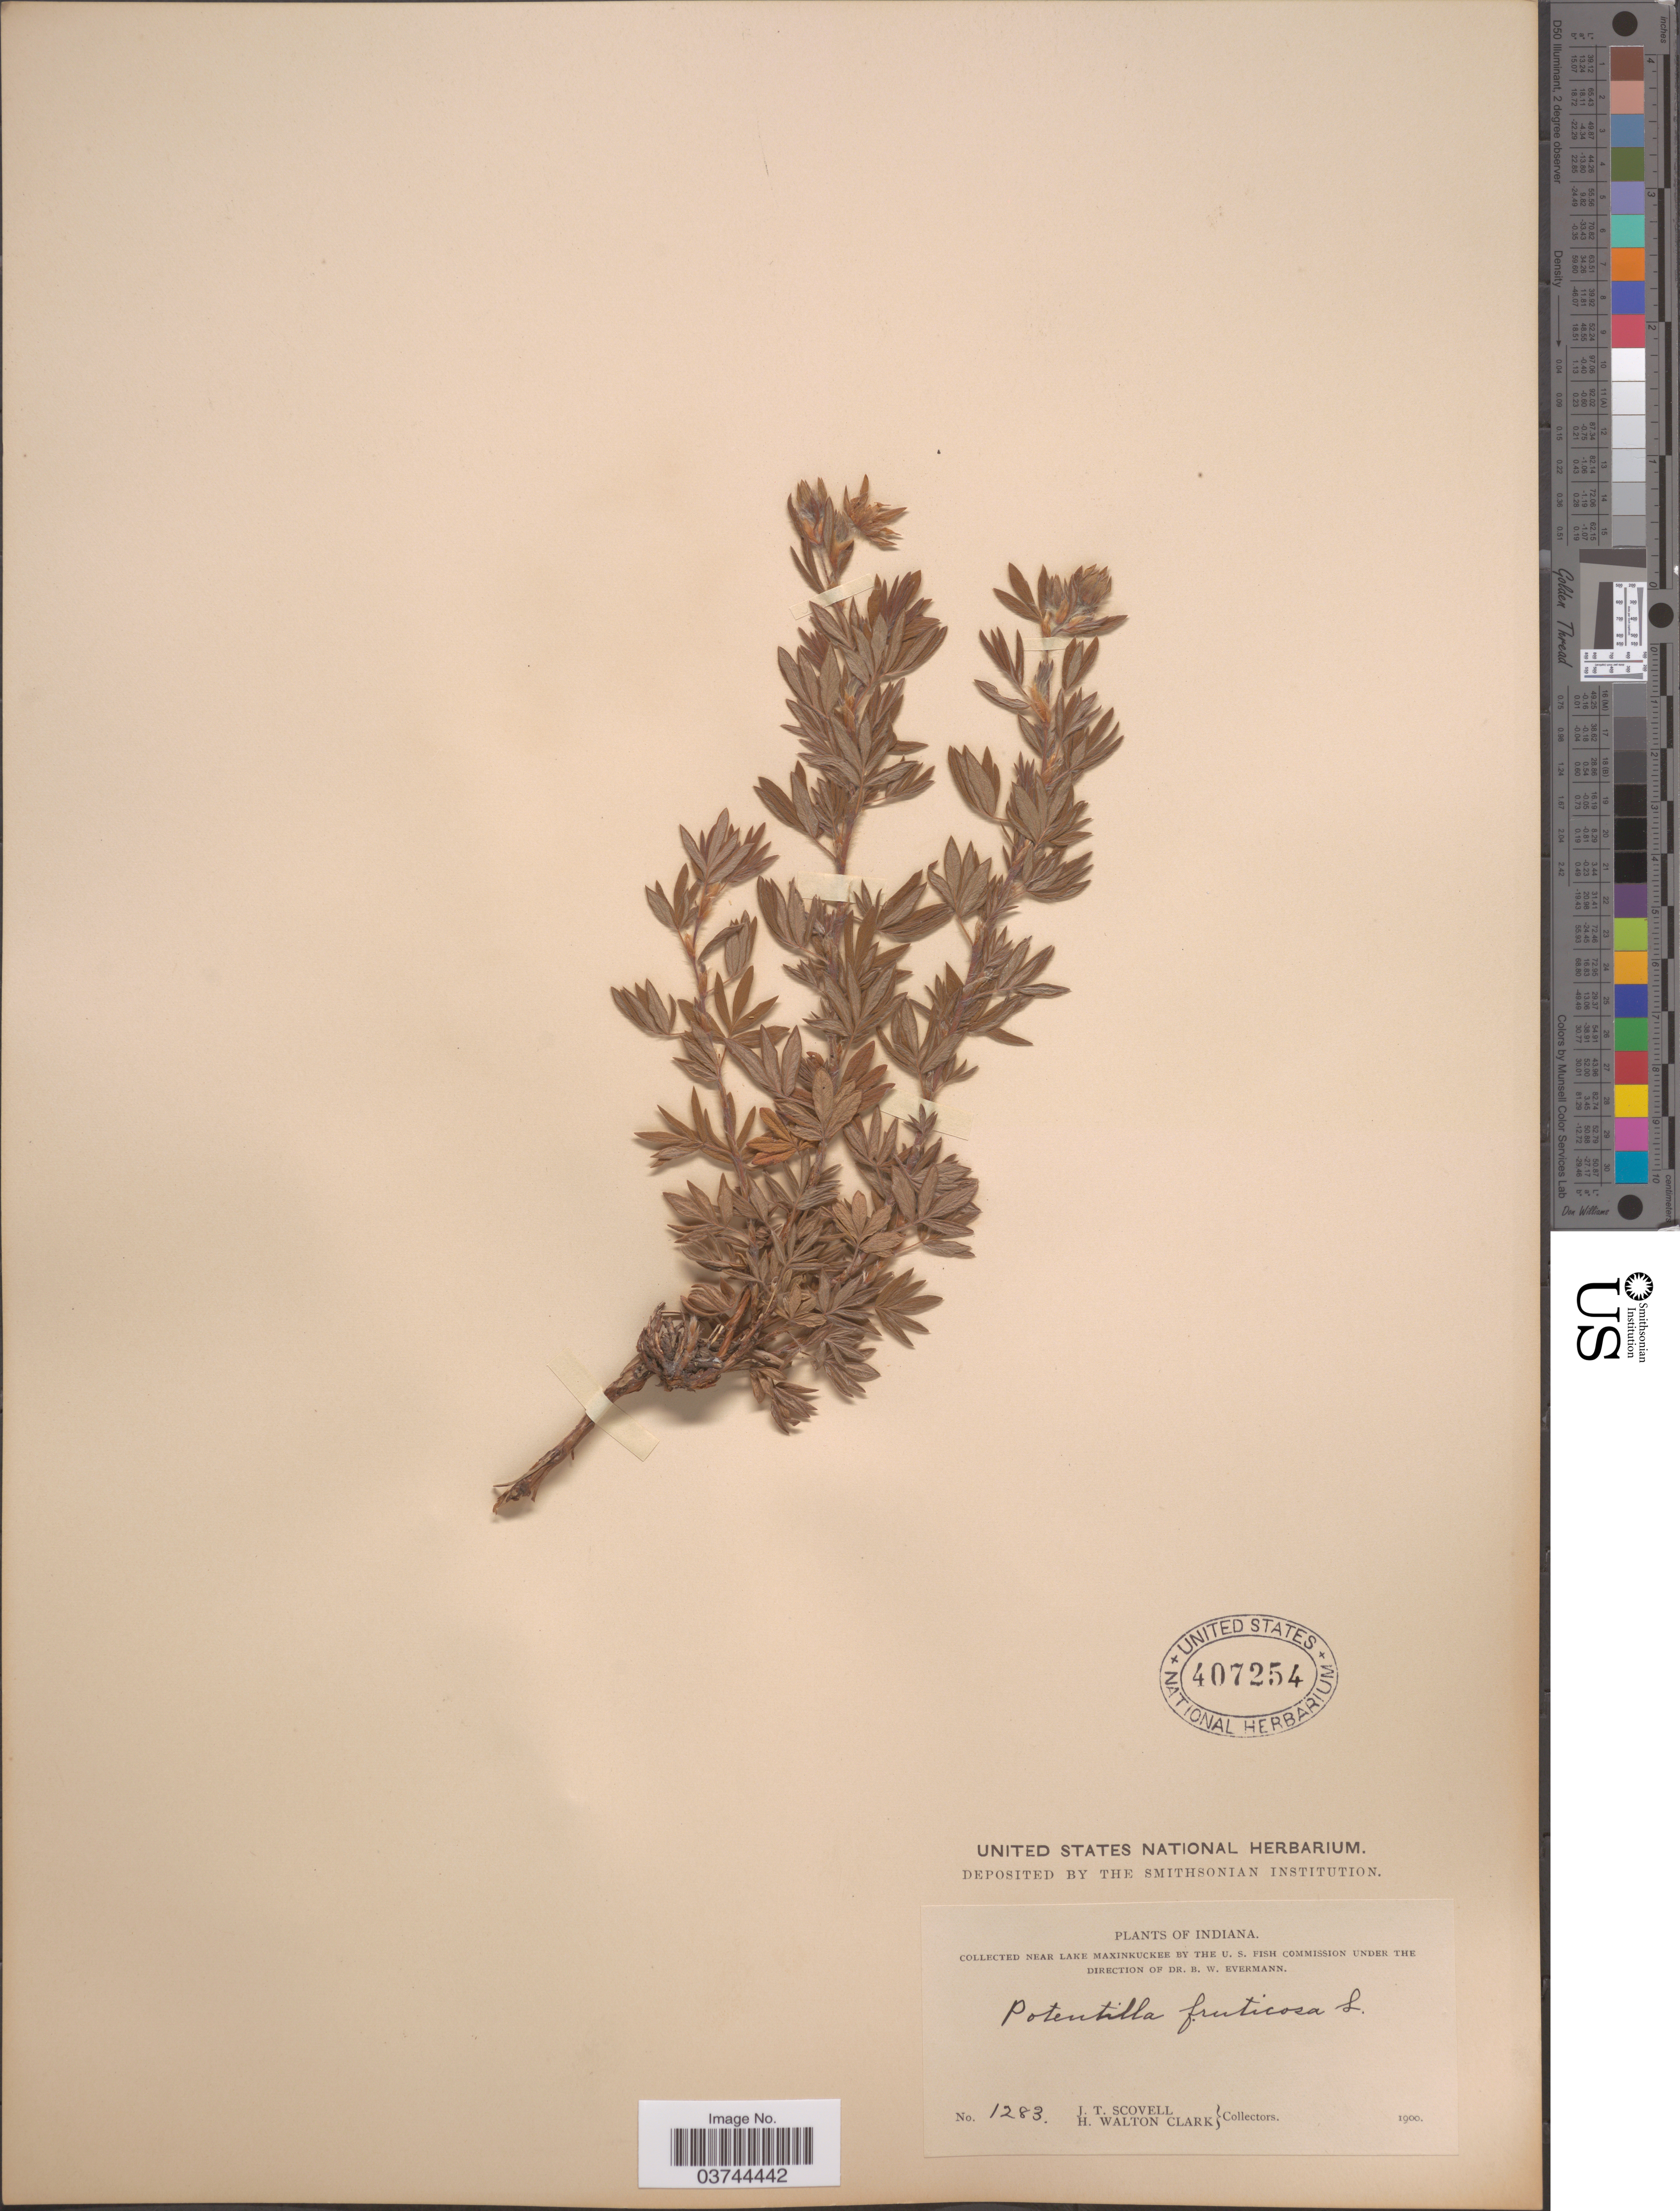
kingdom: Plantae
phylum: Tracheophyta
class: Magnoliopsida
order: Rosales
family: Rosaceae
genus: Dasiphora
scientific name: Dasiphora fruticosa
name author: (L.) Rydb.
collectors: J. T. Scovell & H. W. Clark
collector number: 1283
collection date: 1900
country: United States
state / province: Indiana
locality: Near Lake Maxinkuckee.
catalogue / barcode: US 407254